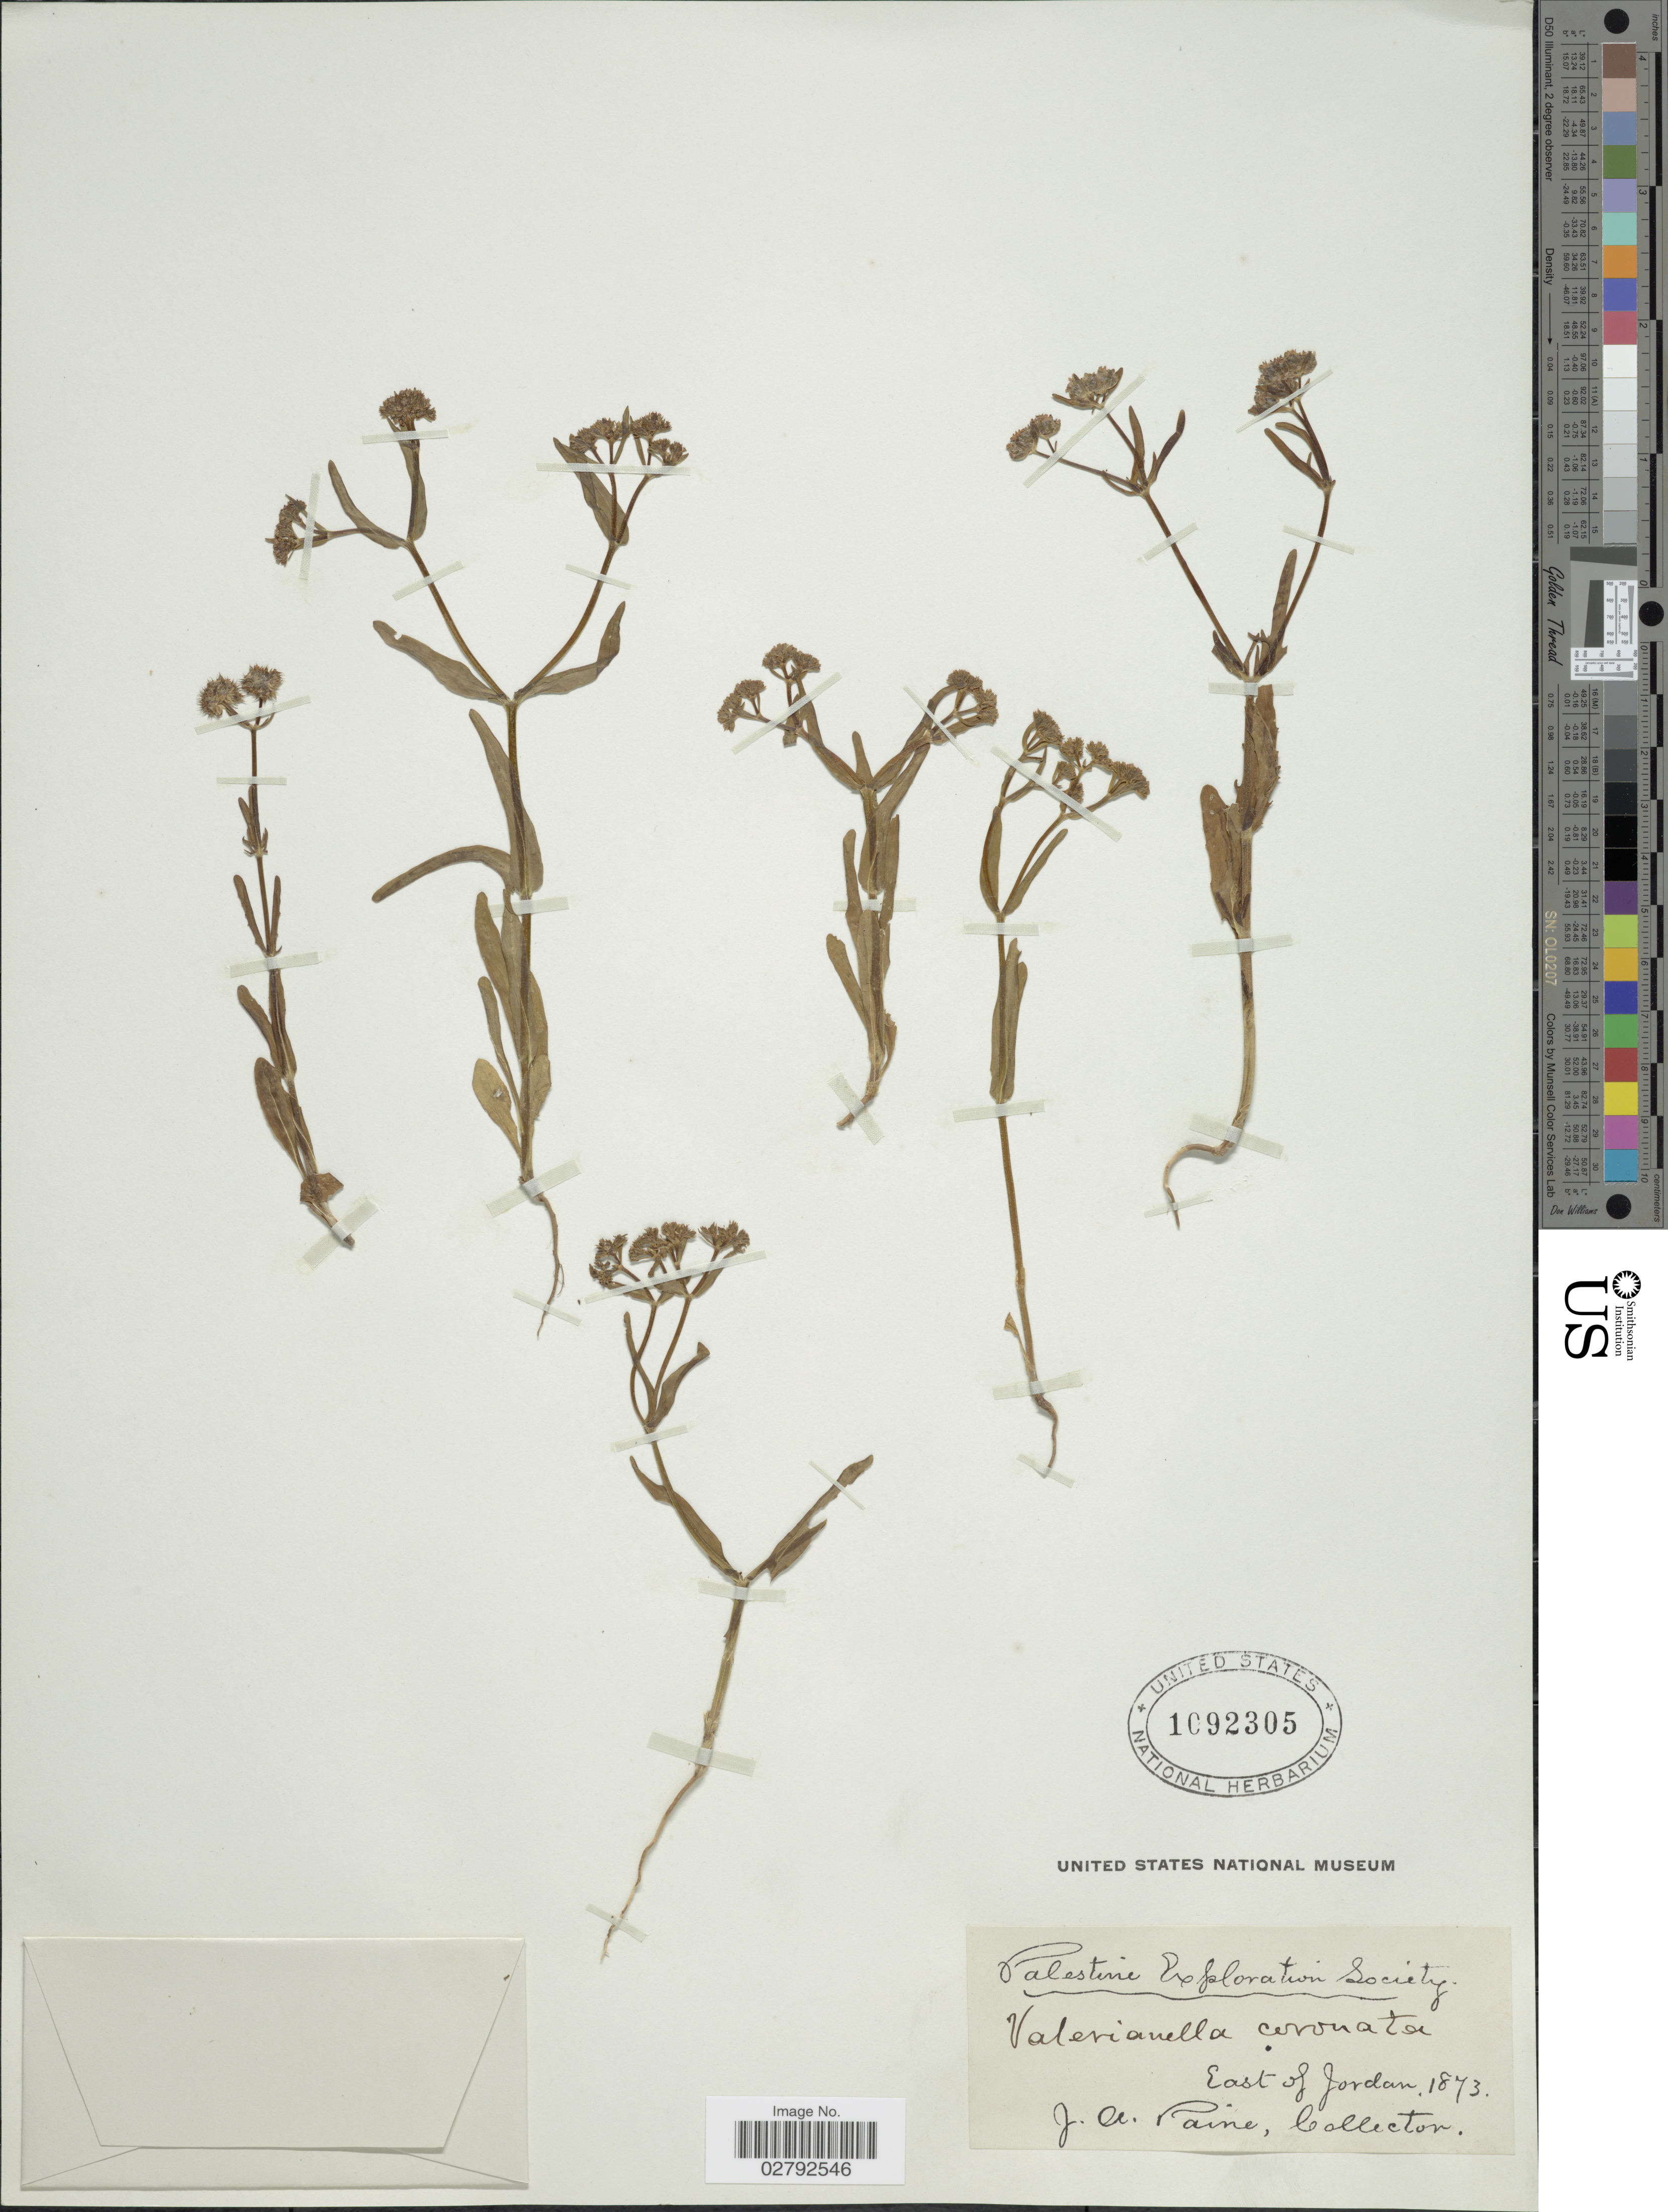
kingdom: Plantae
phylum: Tracheophyta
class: Magnoliopsida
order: Dipsacales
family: Caprifoliaceae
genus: Valerianella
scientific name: Valerianella coronata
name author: (L.) DC.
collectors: J. A. Paine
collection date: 1873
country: Jordan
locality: East of Jordan.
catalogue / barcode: US 1092305